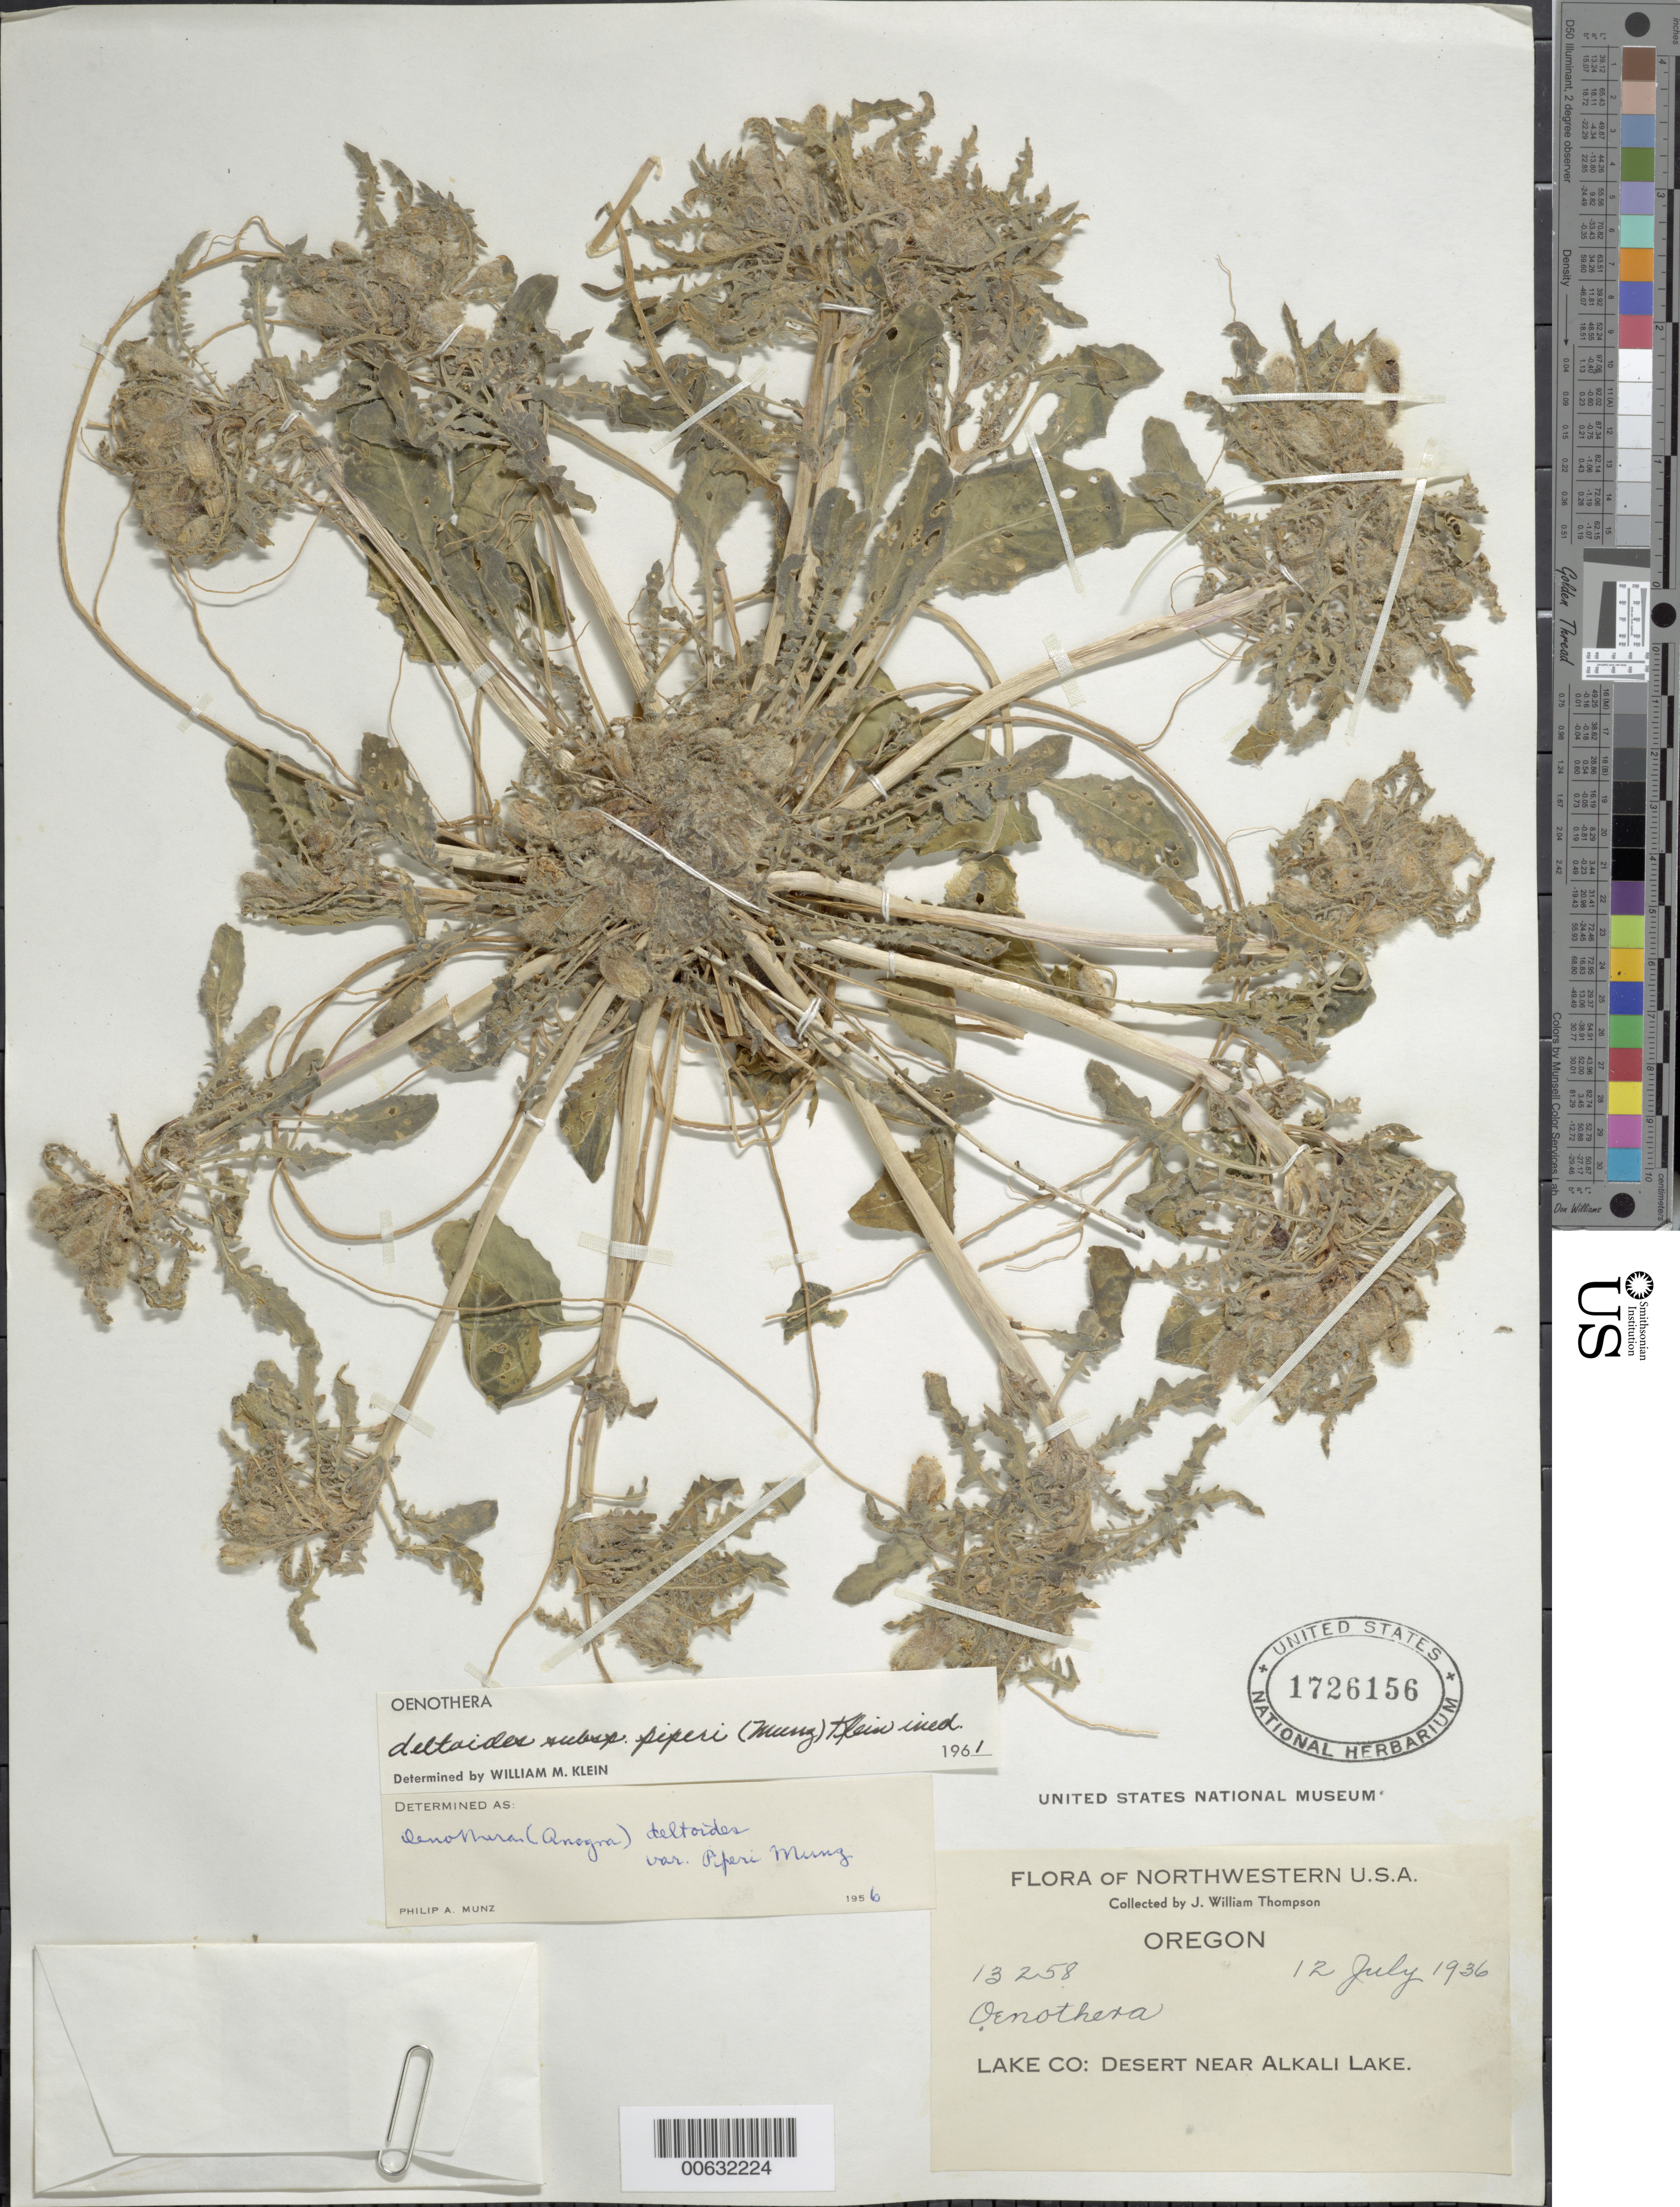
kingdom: Plantae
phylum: Tracheophyta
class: Magnoliopsida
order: Myrtales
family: Onagraceae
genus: Oenothera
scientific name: Oenothera deltoides subsp. piperi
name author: (Munz) W.M. Klein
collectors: J. W. Thompson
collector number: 13258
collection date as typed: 12 Jul 1936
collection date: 1936-07-12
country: United States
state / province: Oregon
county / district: Lake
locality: Desert Near Alkali Lake.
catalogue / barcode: US 1726156